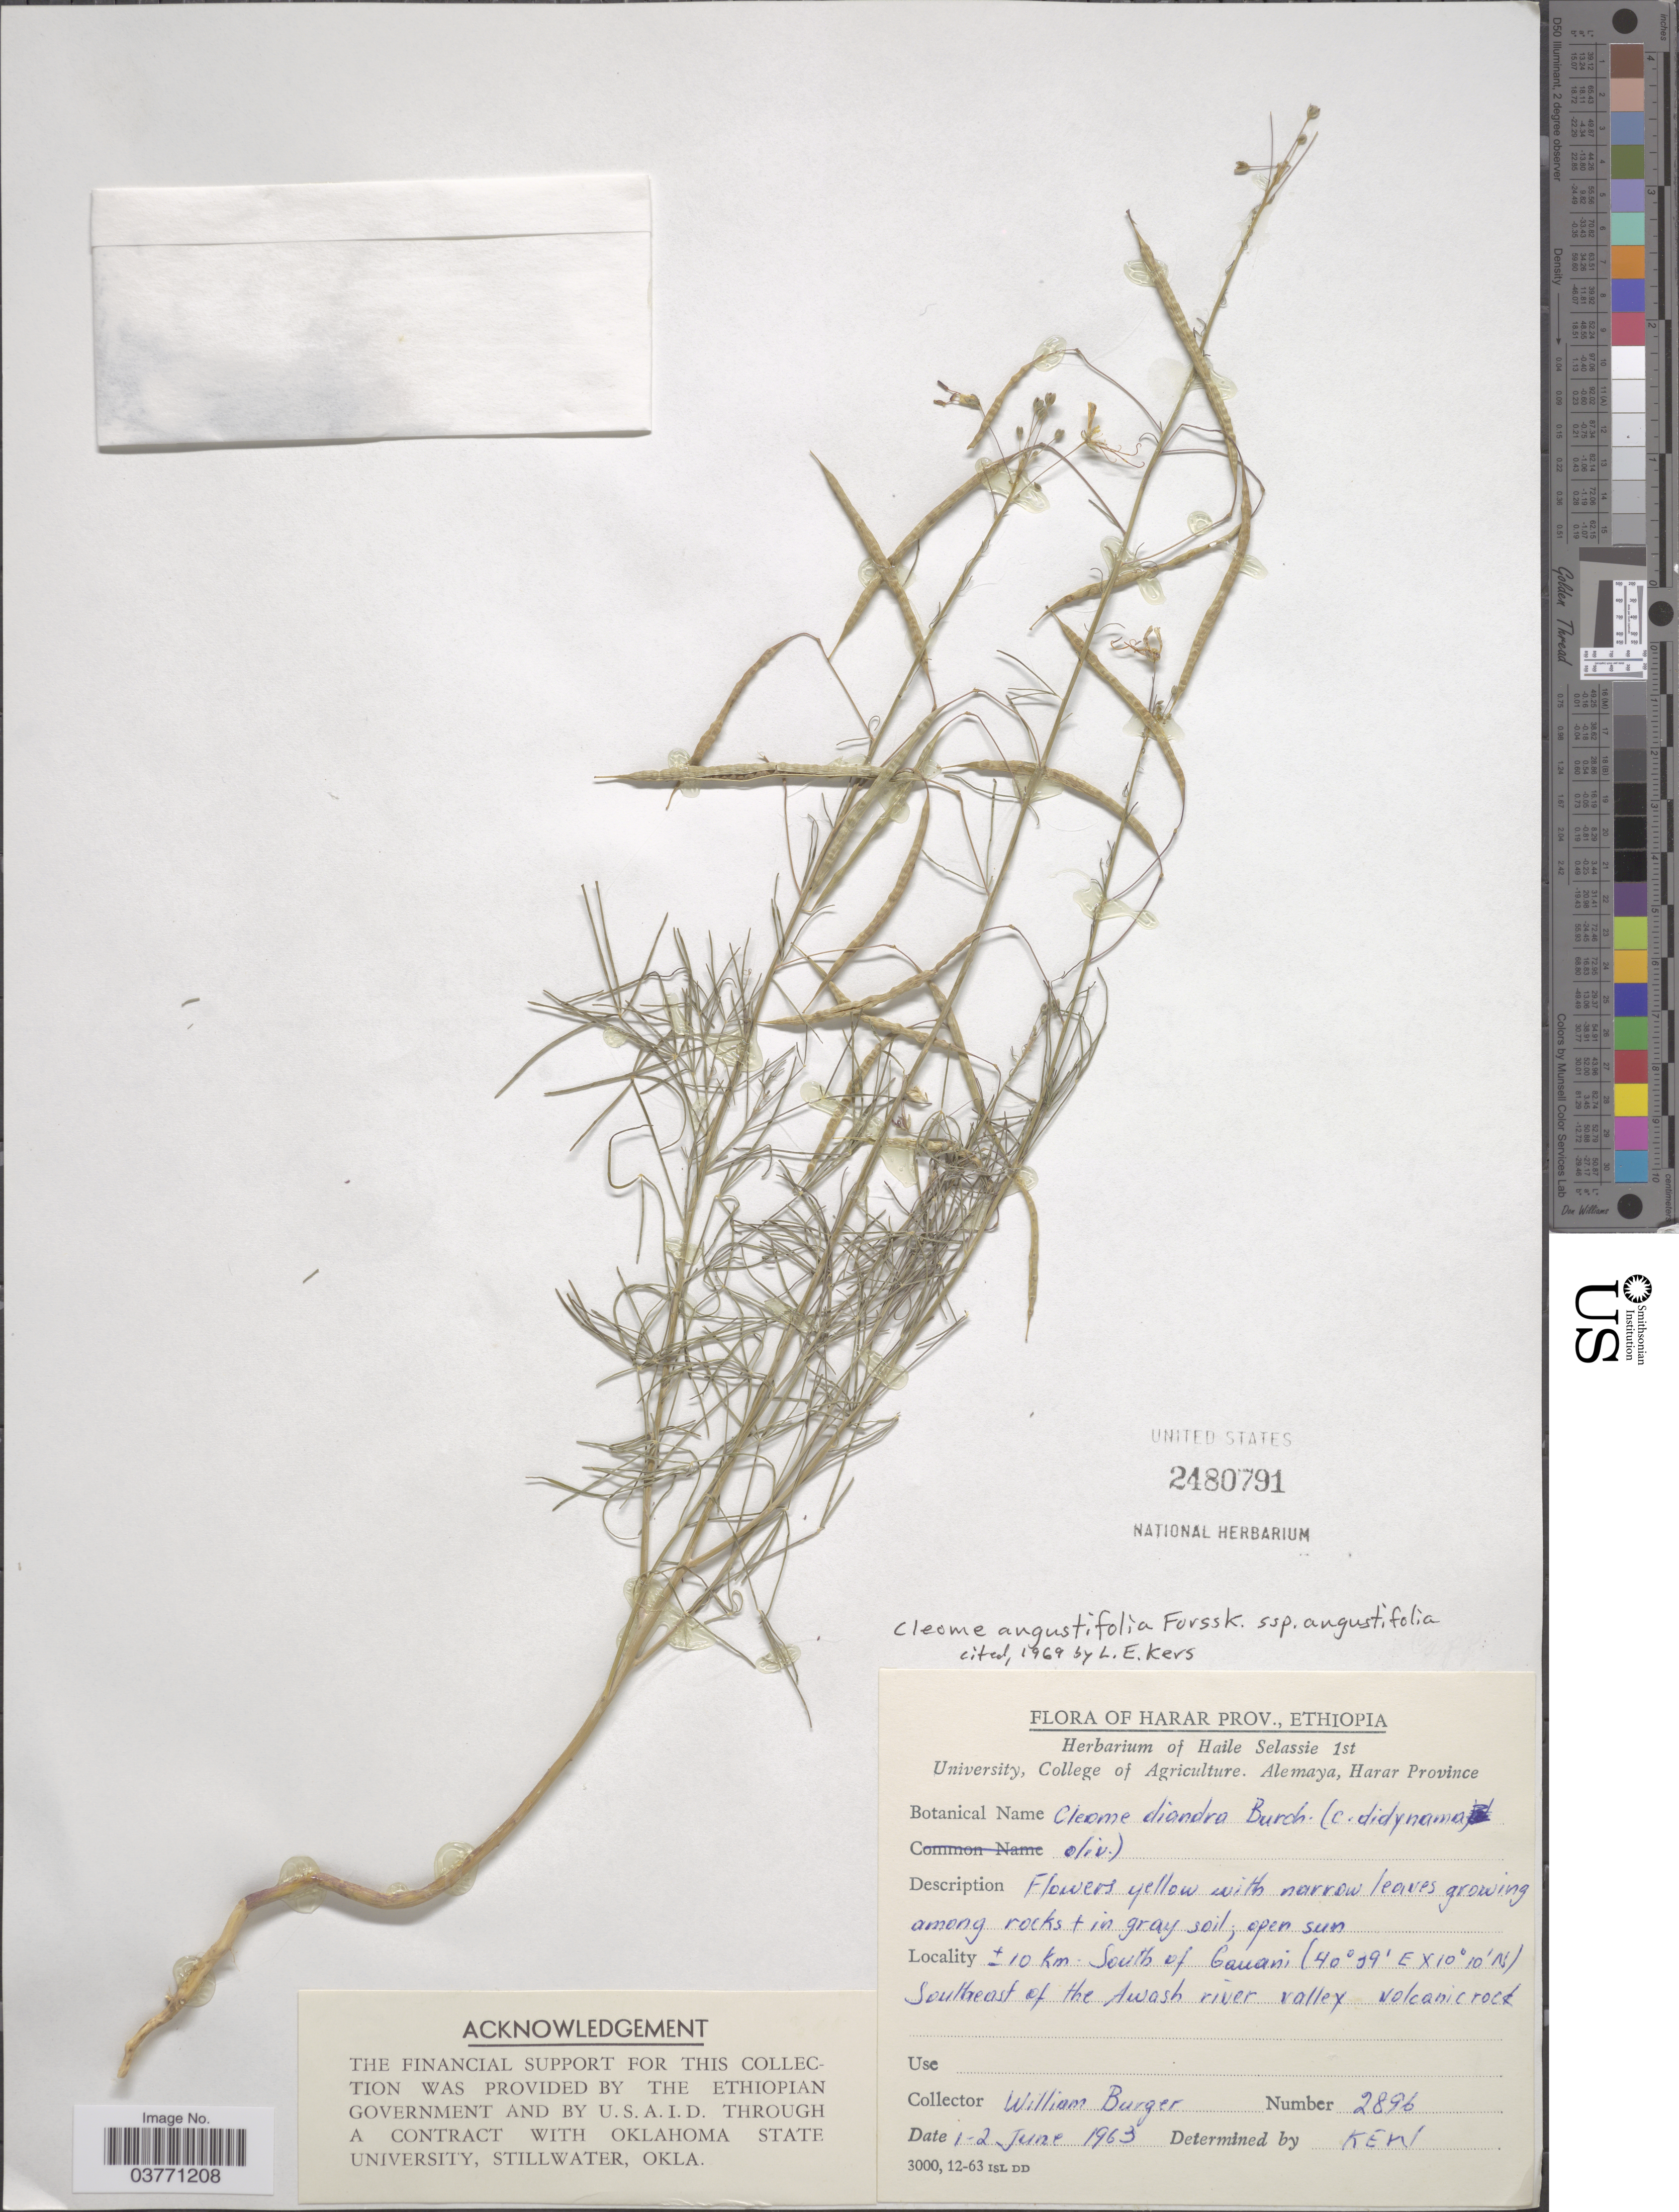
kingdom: Plantae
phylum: Tracheophyta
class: Magnoliopsida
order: Brassicales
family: Cleomaceae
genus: Coalisina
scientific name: Coalisina angustifolia var. angustifolia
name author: (Forssk.) Raf.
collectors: W. Burger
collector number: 2896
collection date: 1963-06-01/1963-06-02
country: Ethiopia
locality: Harar Prov. ± 10 km. South of Gauani. Southeast of the Awash river valley volcanic rock.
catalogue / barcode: US 2480791